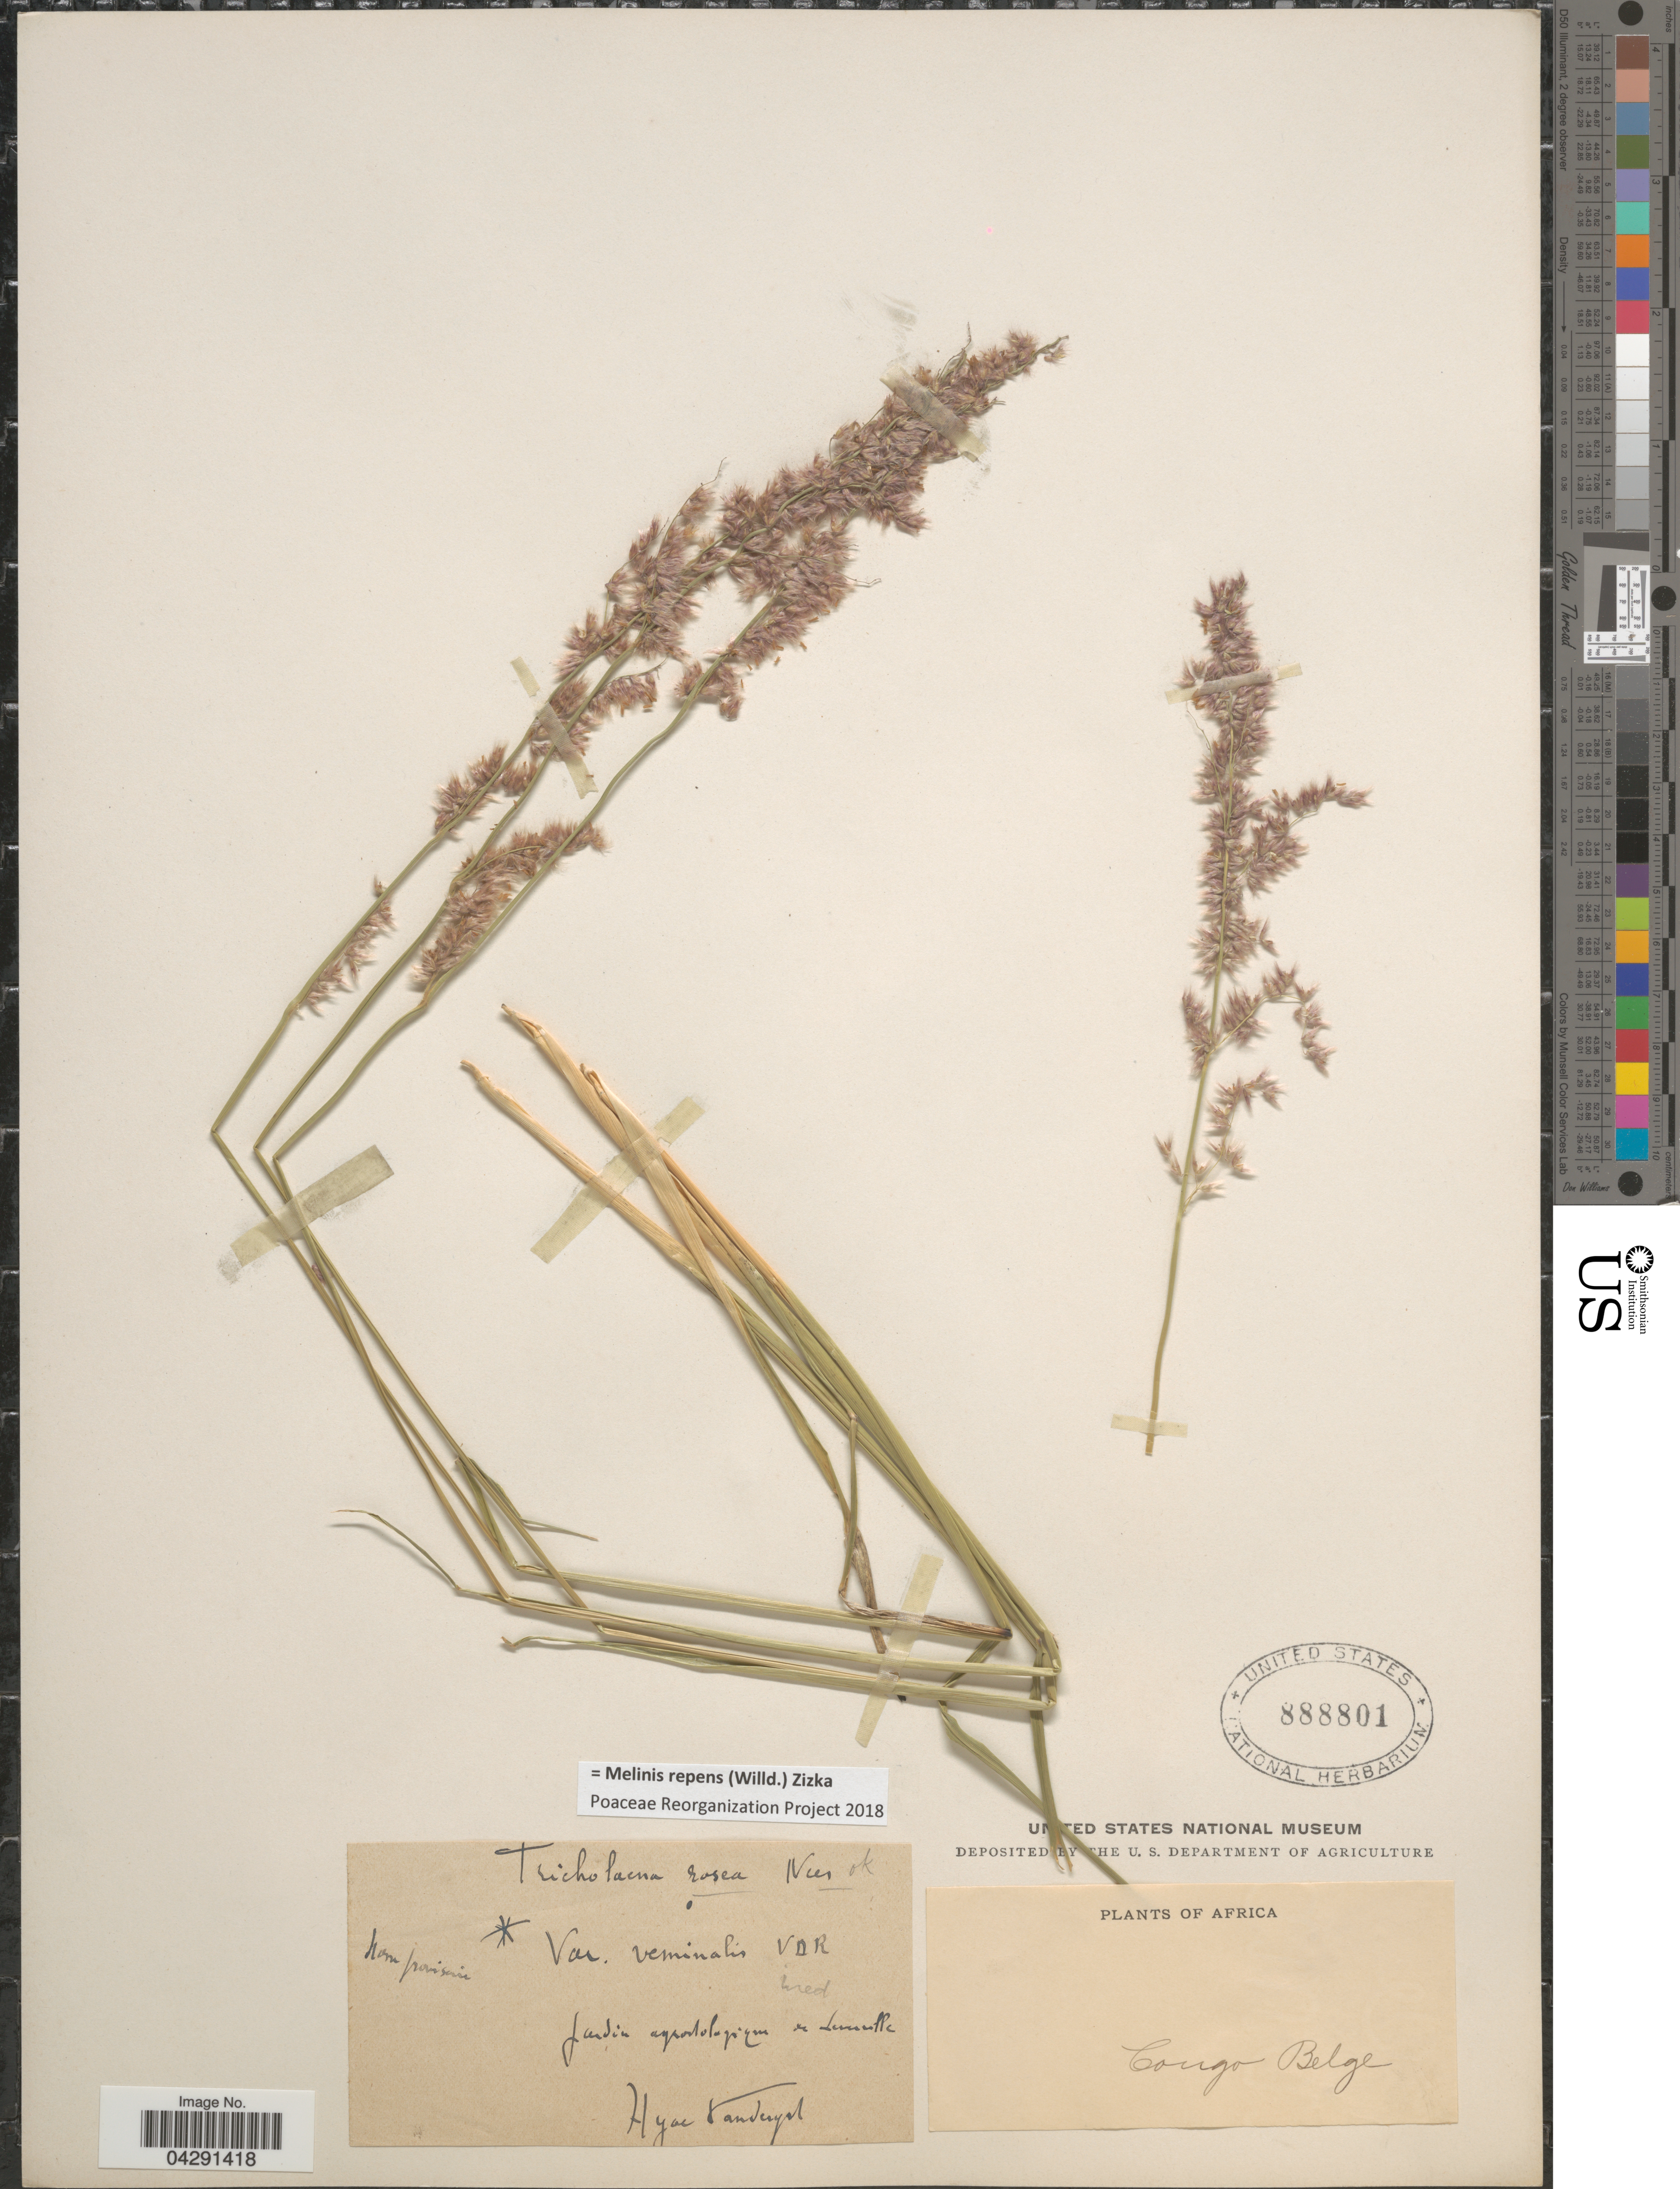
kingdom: Plantae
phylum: Tracheophyta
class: Liliopsida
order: Poales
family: Poaceae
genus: Melinis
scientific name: Melinis repens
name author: (Willd.) Zizka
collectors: H. J. R. Vanderyst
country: Congo, Democratic Republic of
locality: Congo Belge.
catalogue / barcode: US 888801